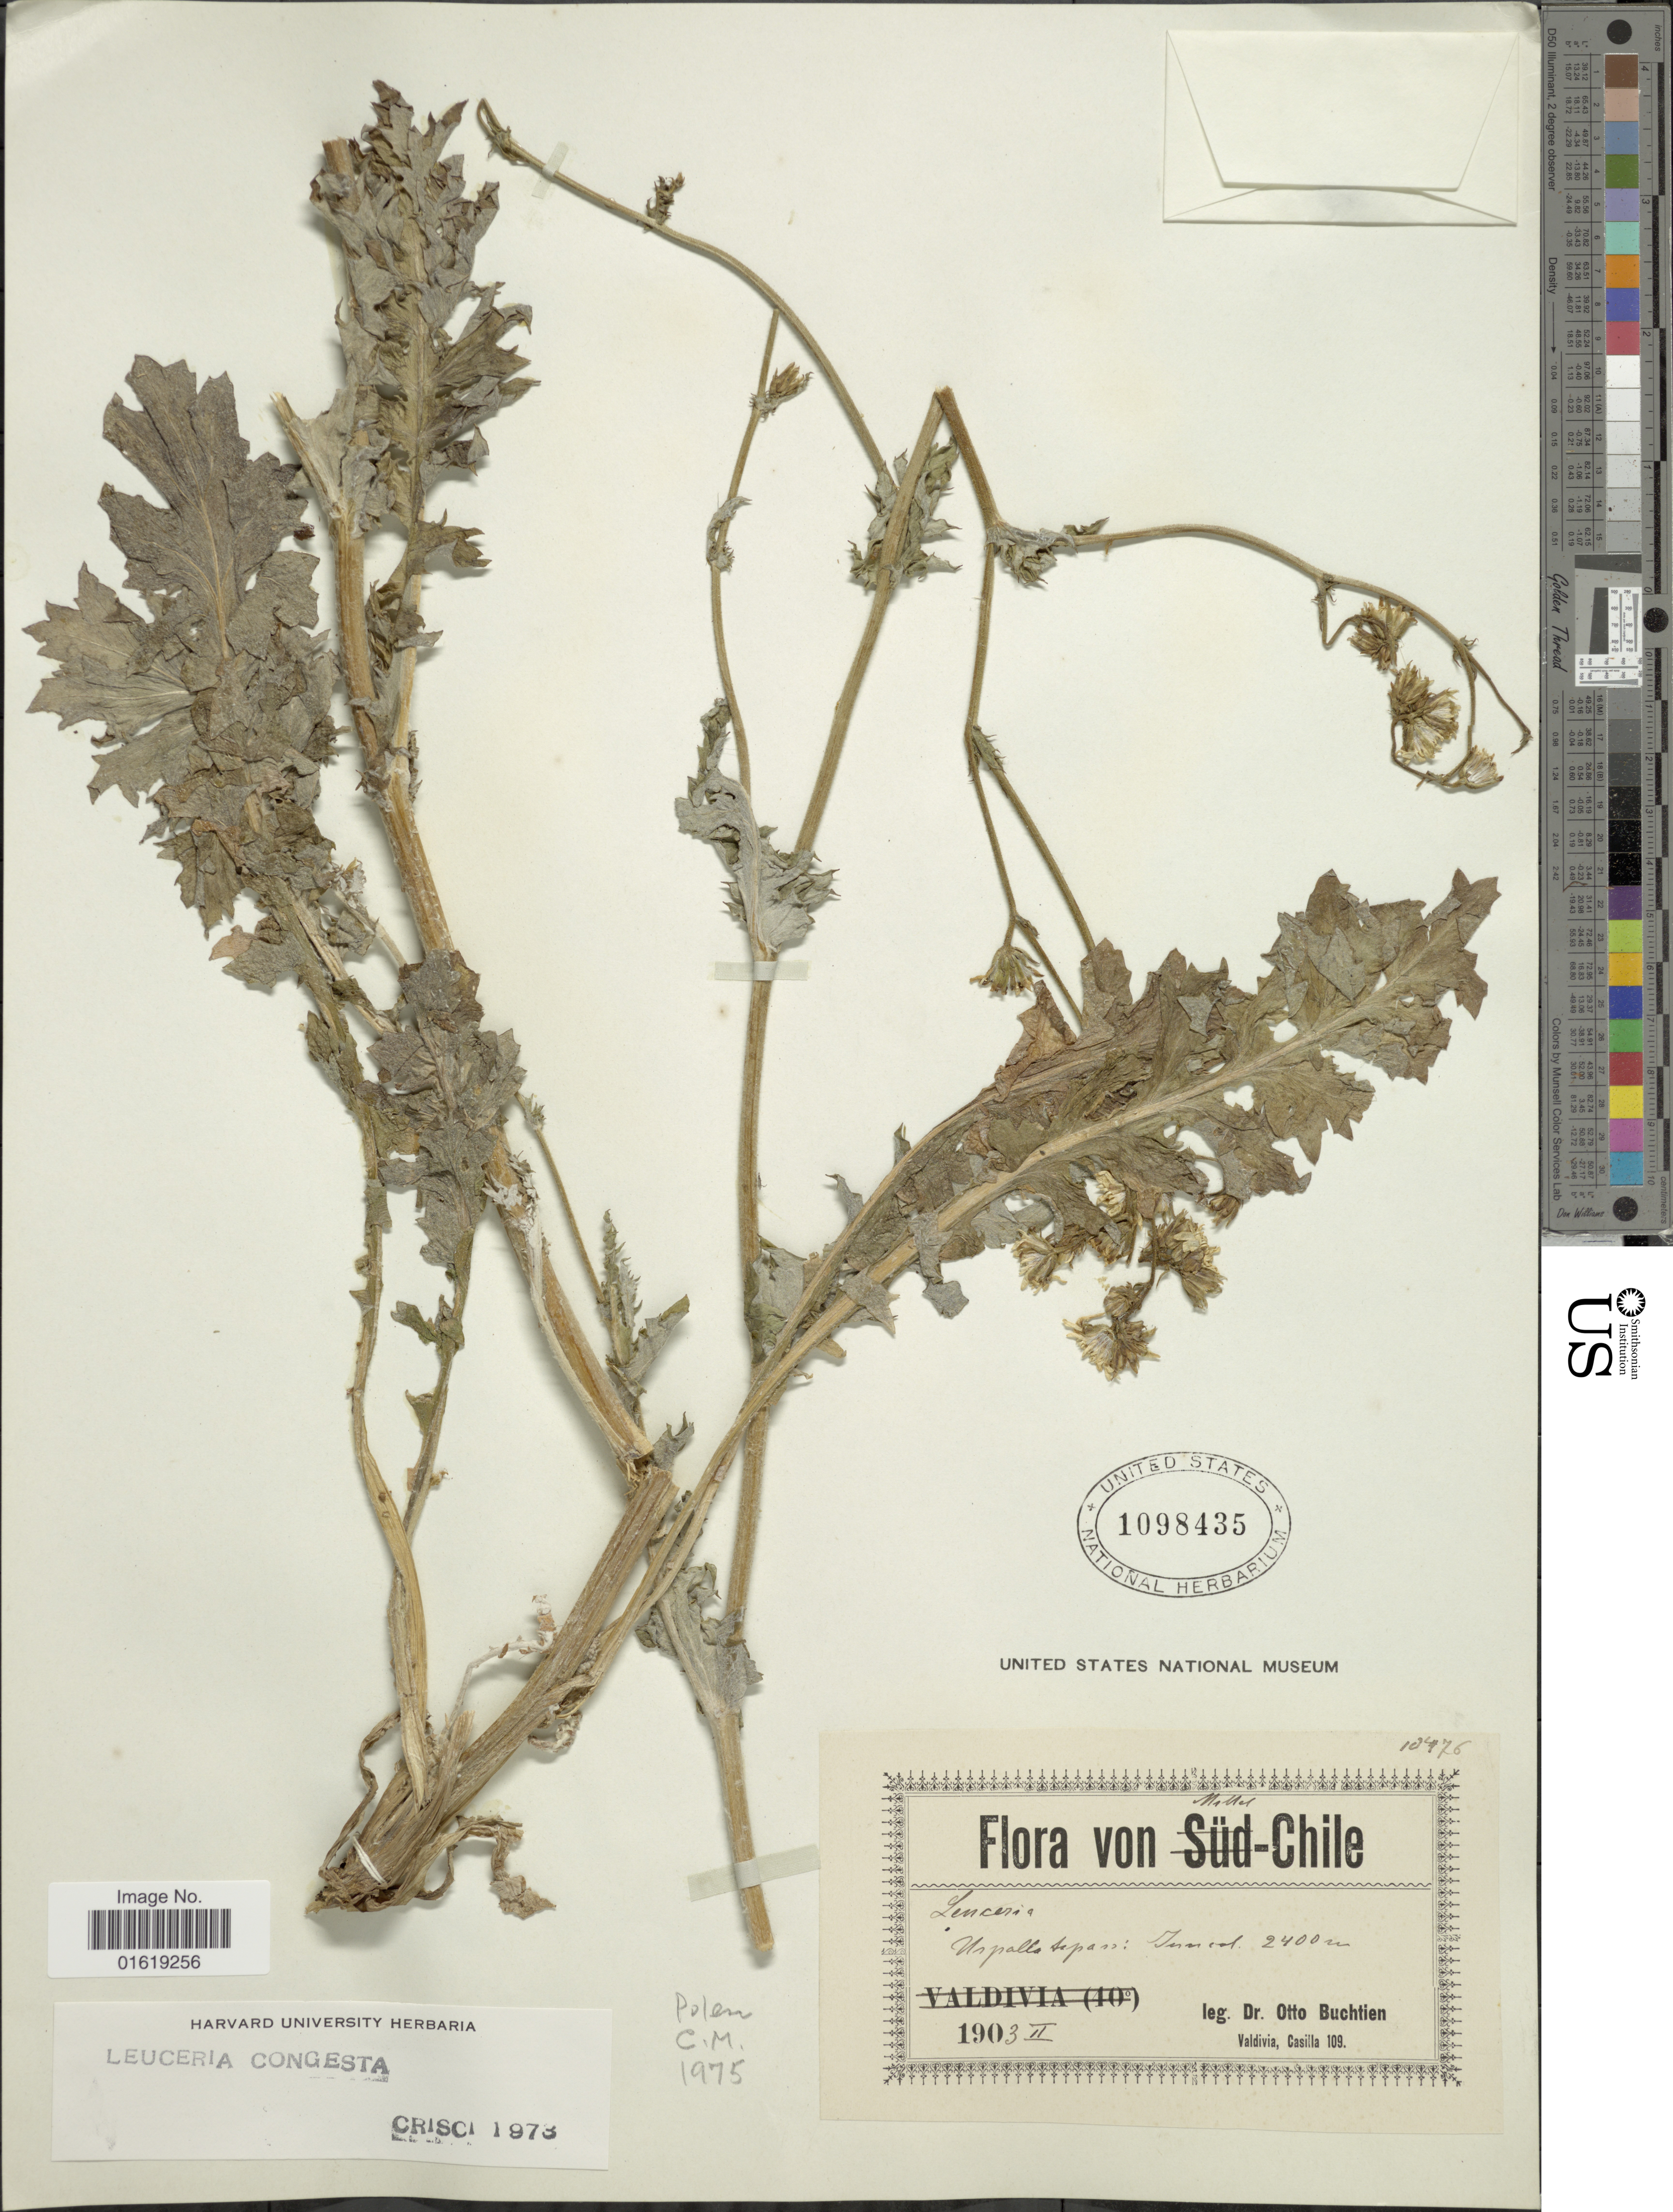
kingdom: Plantae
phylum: Tracheophyta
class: Magnoliopsida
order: Asterales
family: Asteraceae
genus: Leucheria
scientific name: Leucheria congesta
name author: Gillies ex D. Don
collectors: O. Buchtien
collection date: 1903-02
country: Chile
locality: Uspallata pass: Juncal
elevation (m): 2400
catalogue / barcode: US 1098435